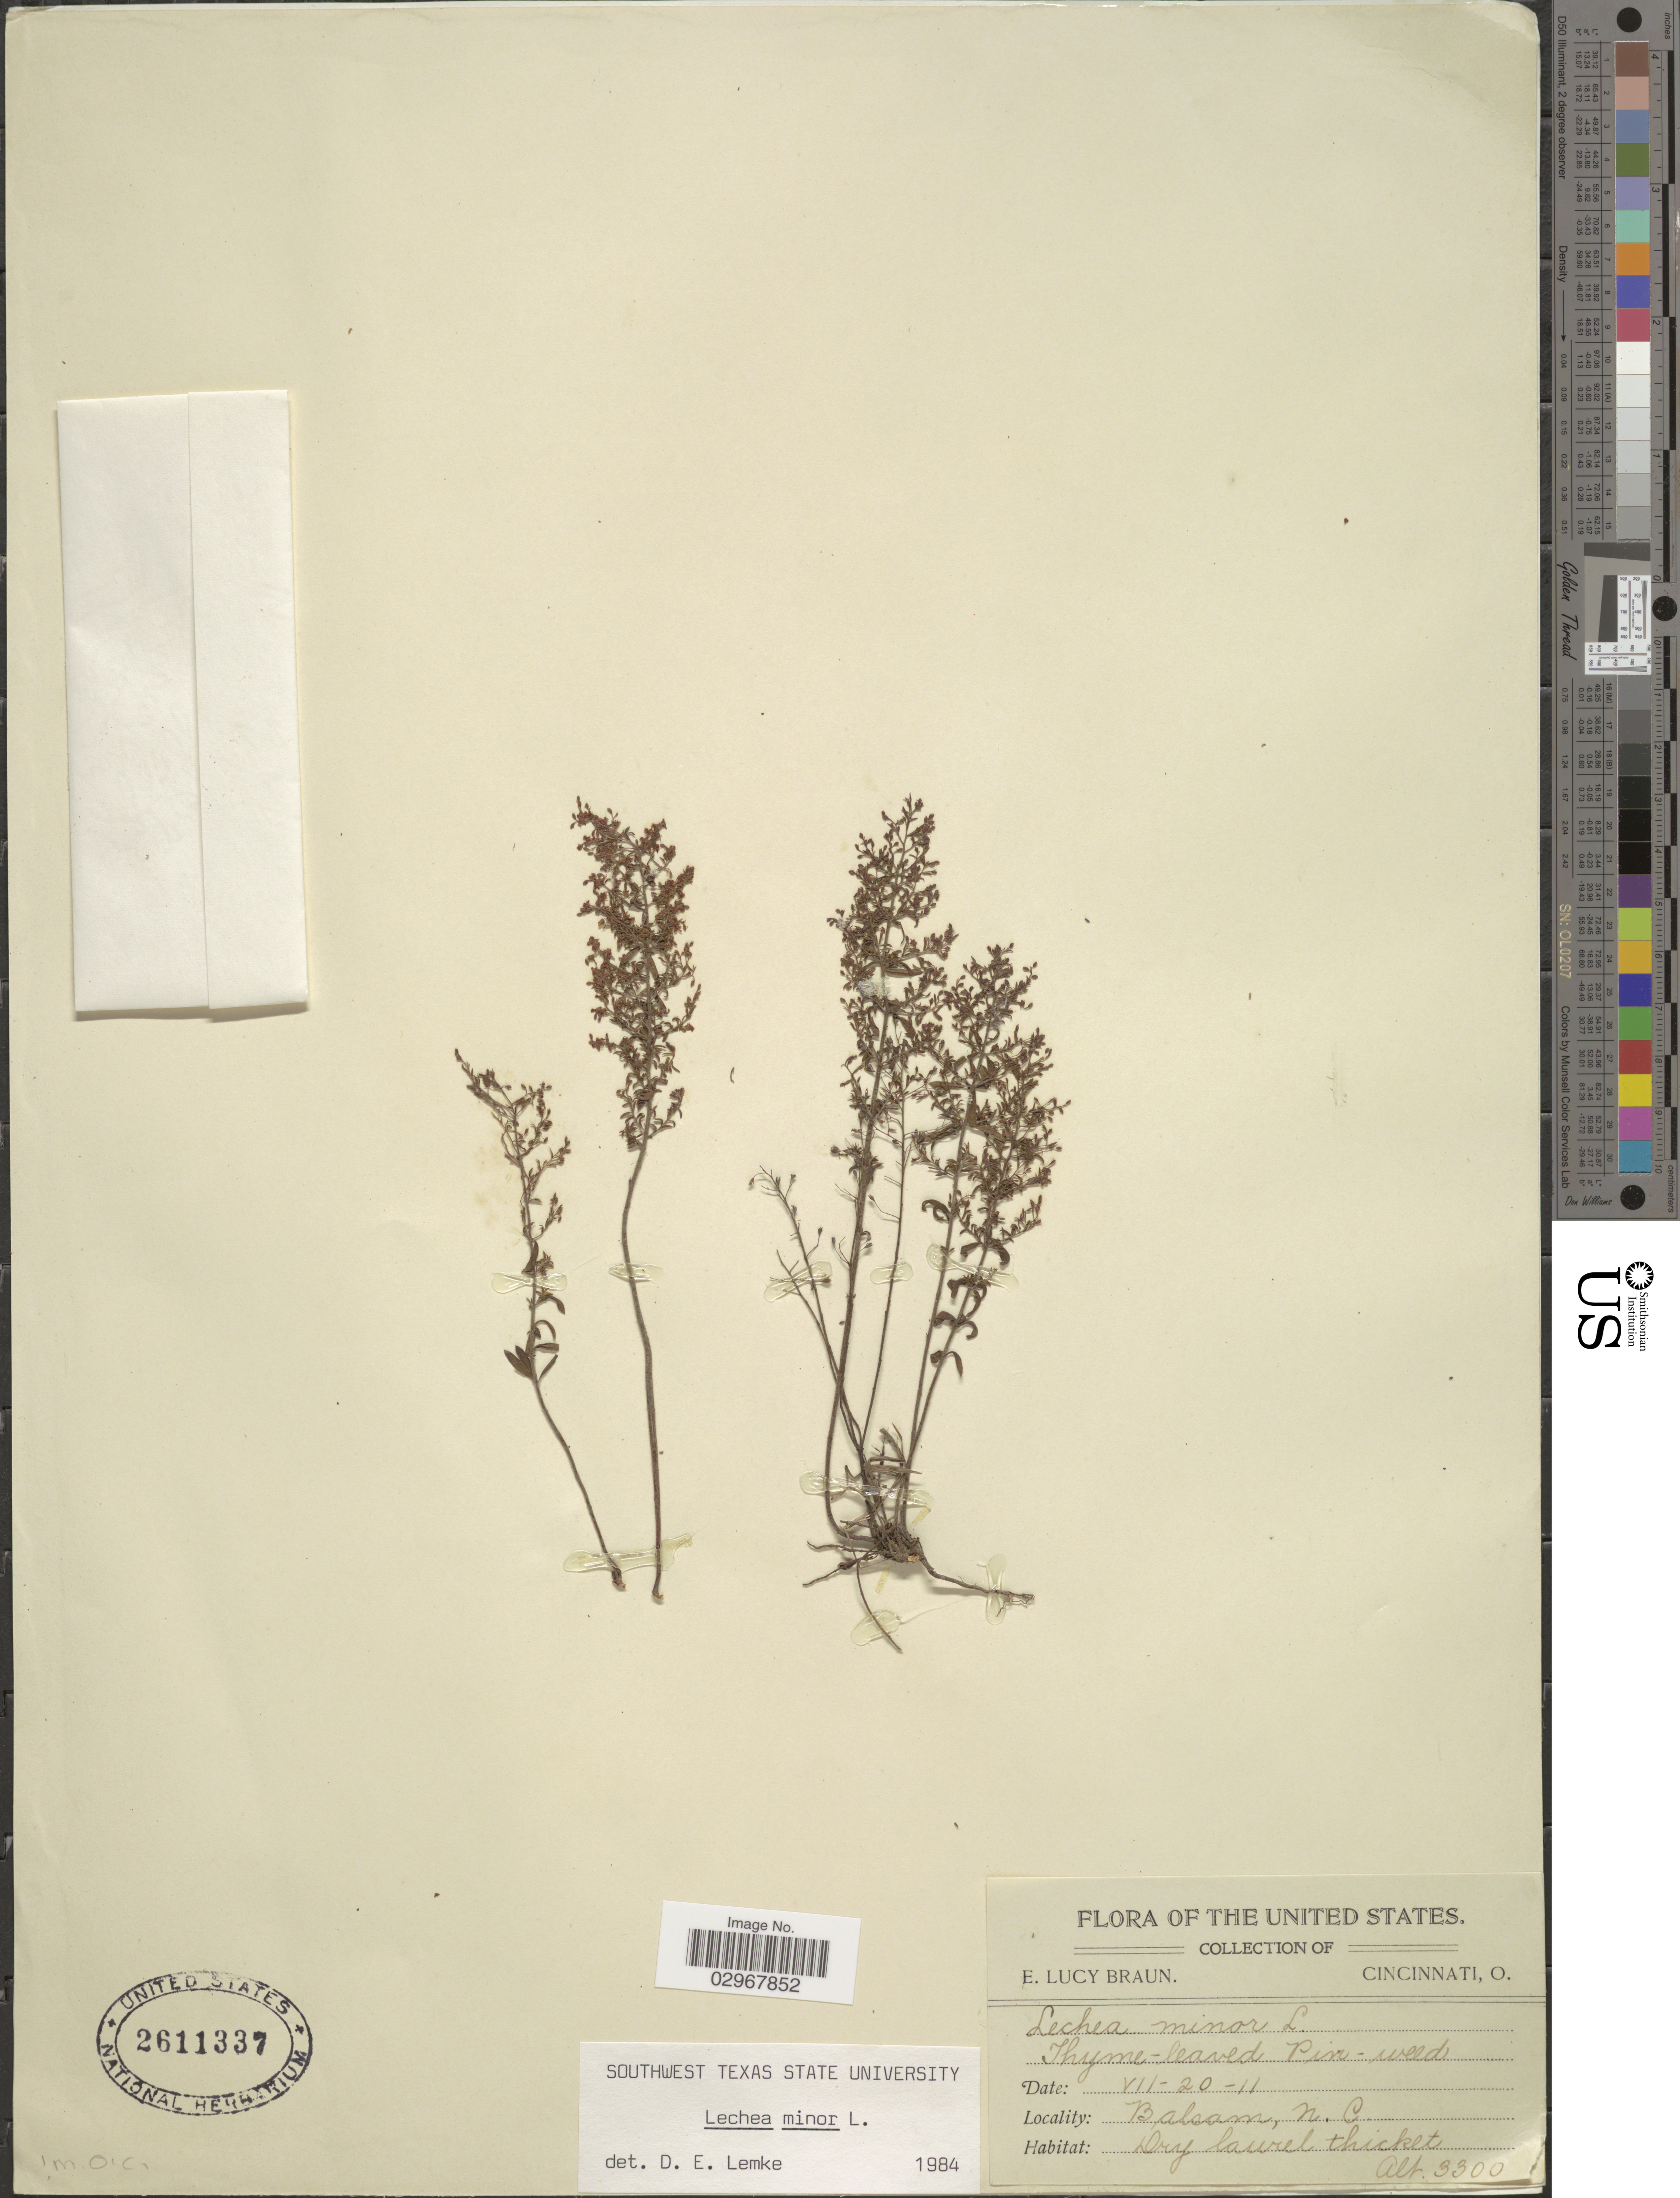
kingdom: Plantae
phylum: Tracheophyta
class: Magnoliopsida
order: Malvales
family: Cistaceae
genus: Lechea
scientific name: Lechea minor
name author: L.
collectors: E. L. Braun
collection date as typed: Transcribed d/m/y: 20/8/11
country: United States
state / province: North Carolina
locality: Balsam.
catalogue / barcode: US 2611337